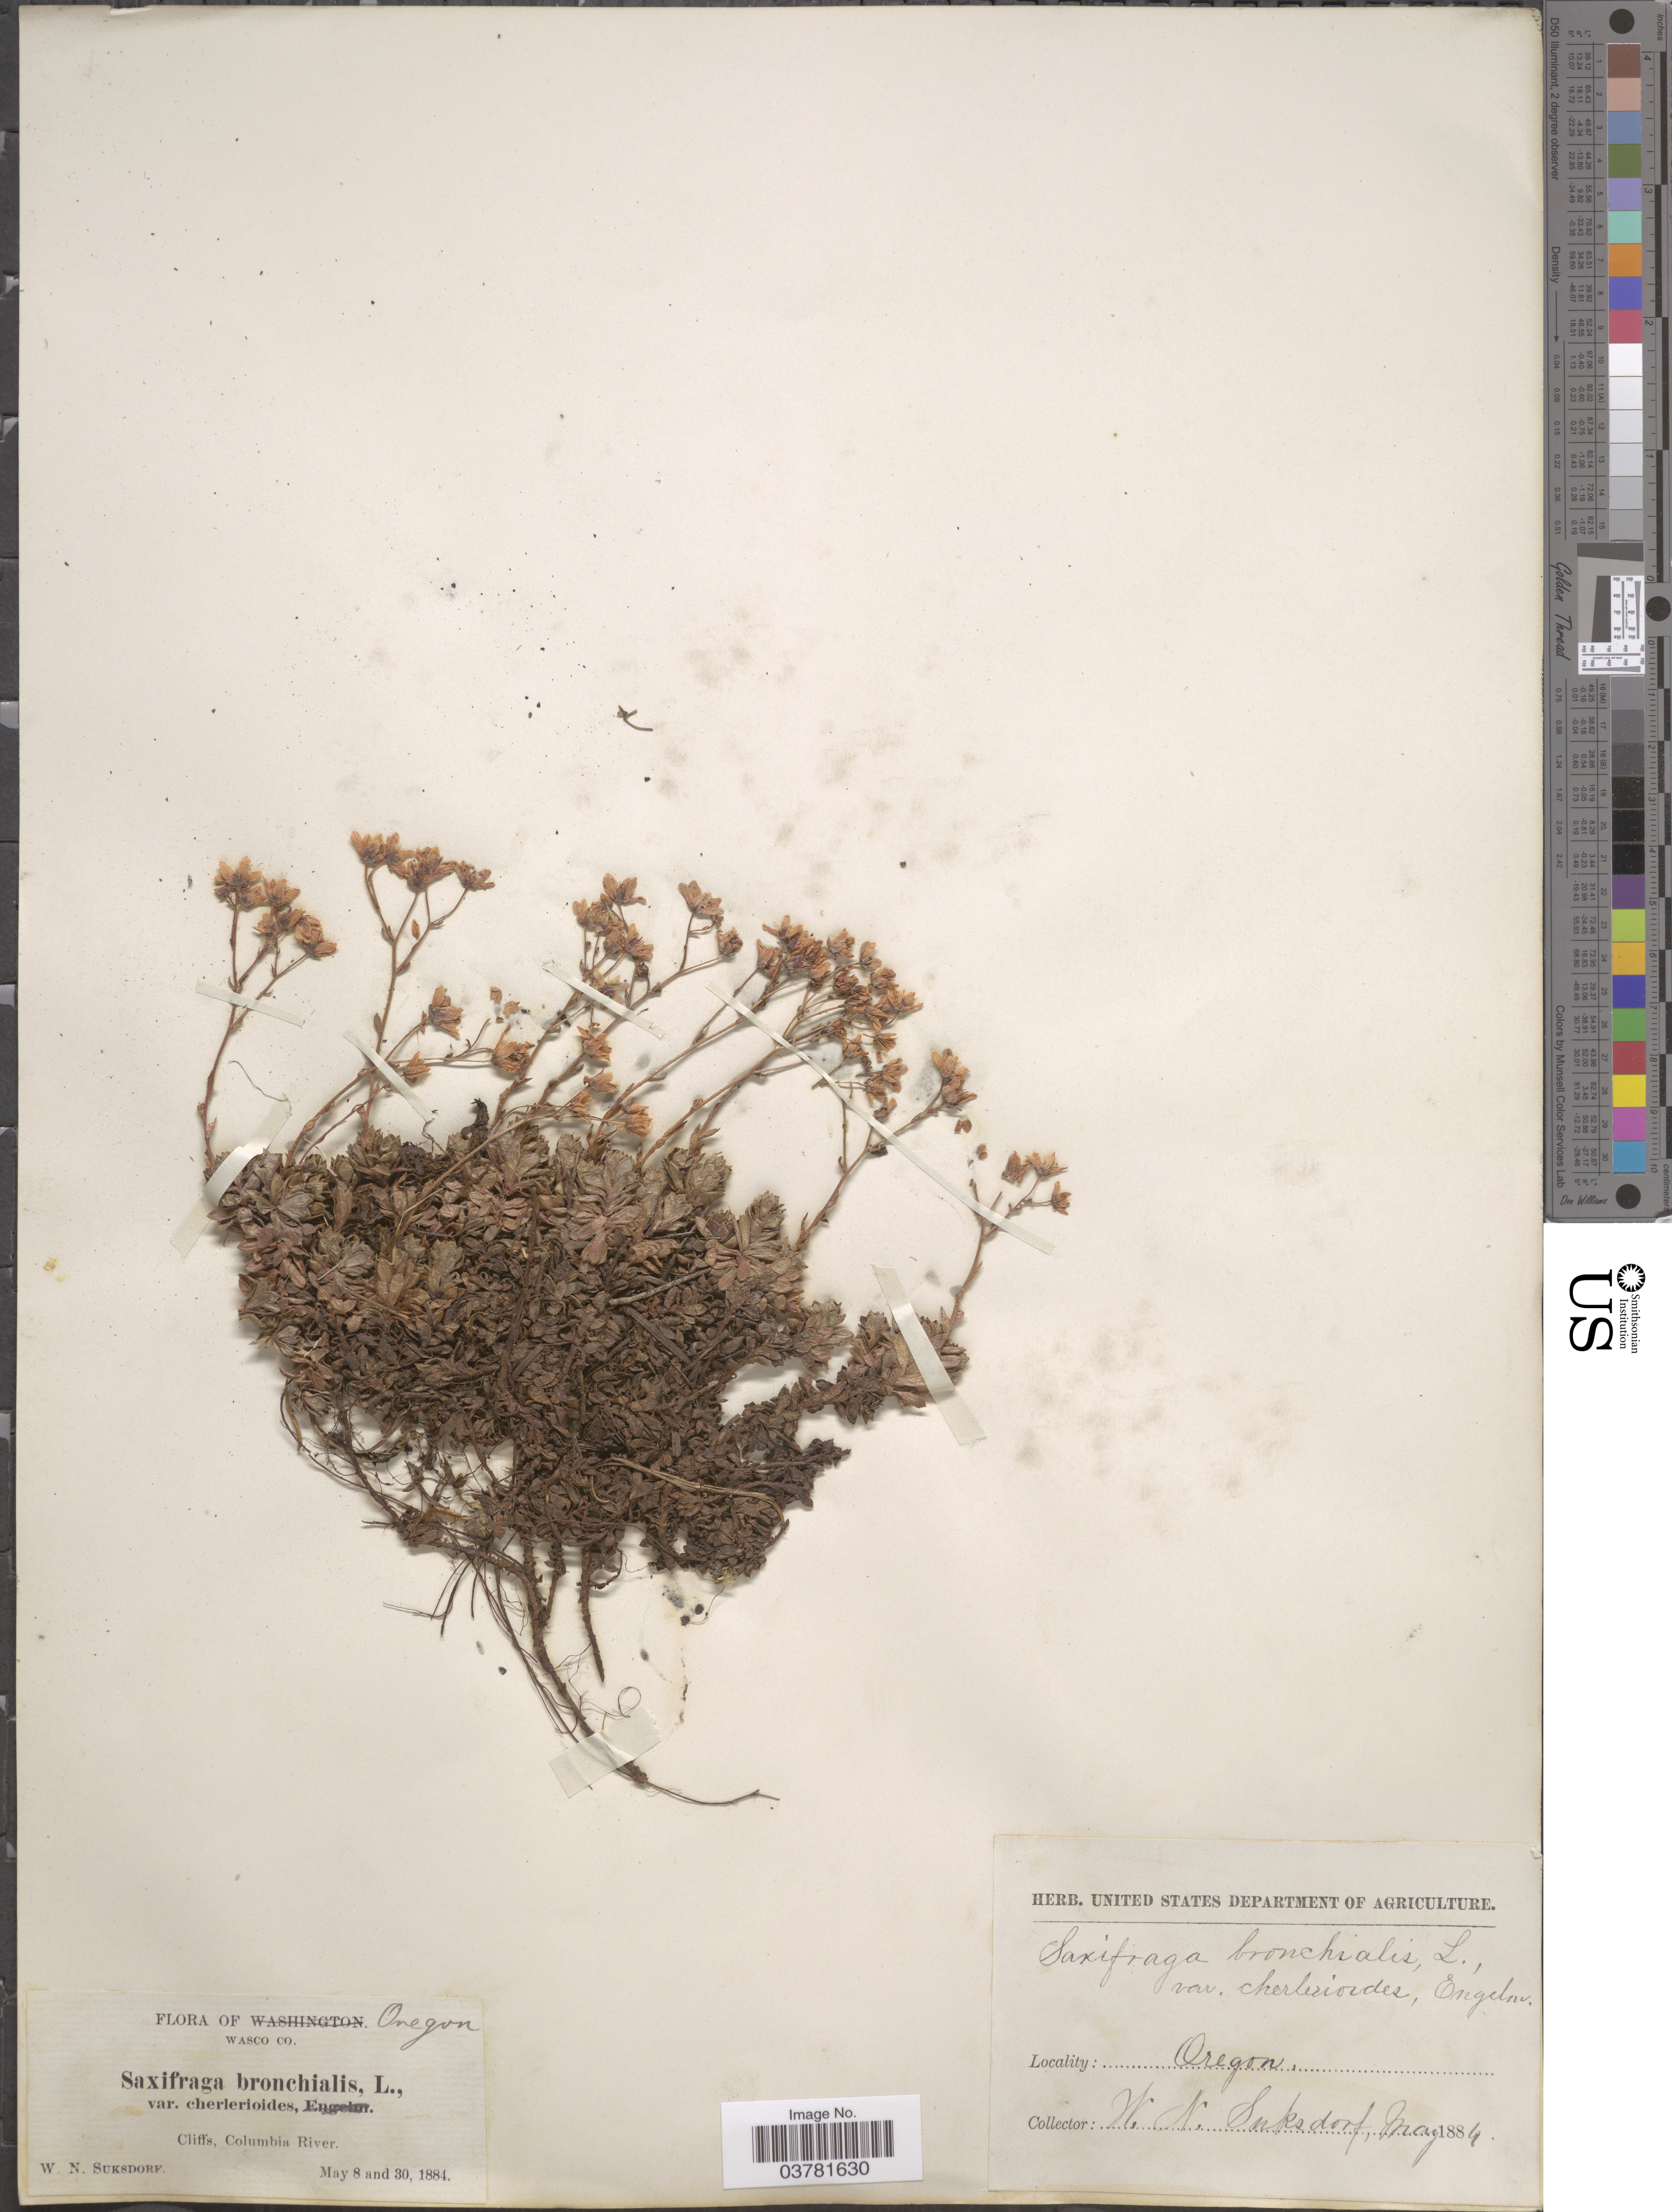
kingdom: Plantae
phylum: Tracheophyta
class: Magnoliopsida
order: Saxifragales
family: Saxifragaceae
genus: Saxifraga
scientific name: Saxifraga vespertina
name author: (Small) Fedde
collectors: W. N. Suksdorf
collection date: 1884-05-08/1884-05-30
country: United States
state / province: Oregon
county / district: Wasco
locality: Wasco Co. Cliffs, Columbia River.